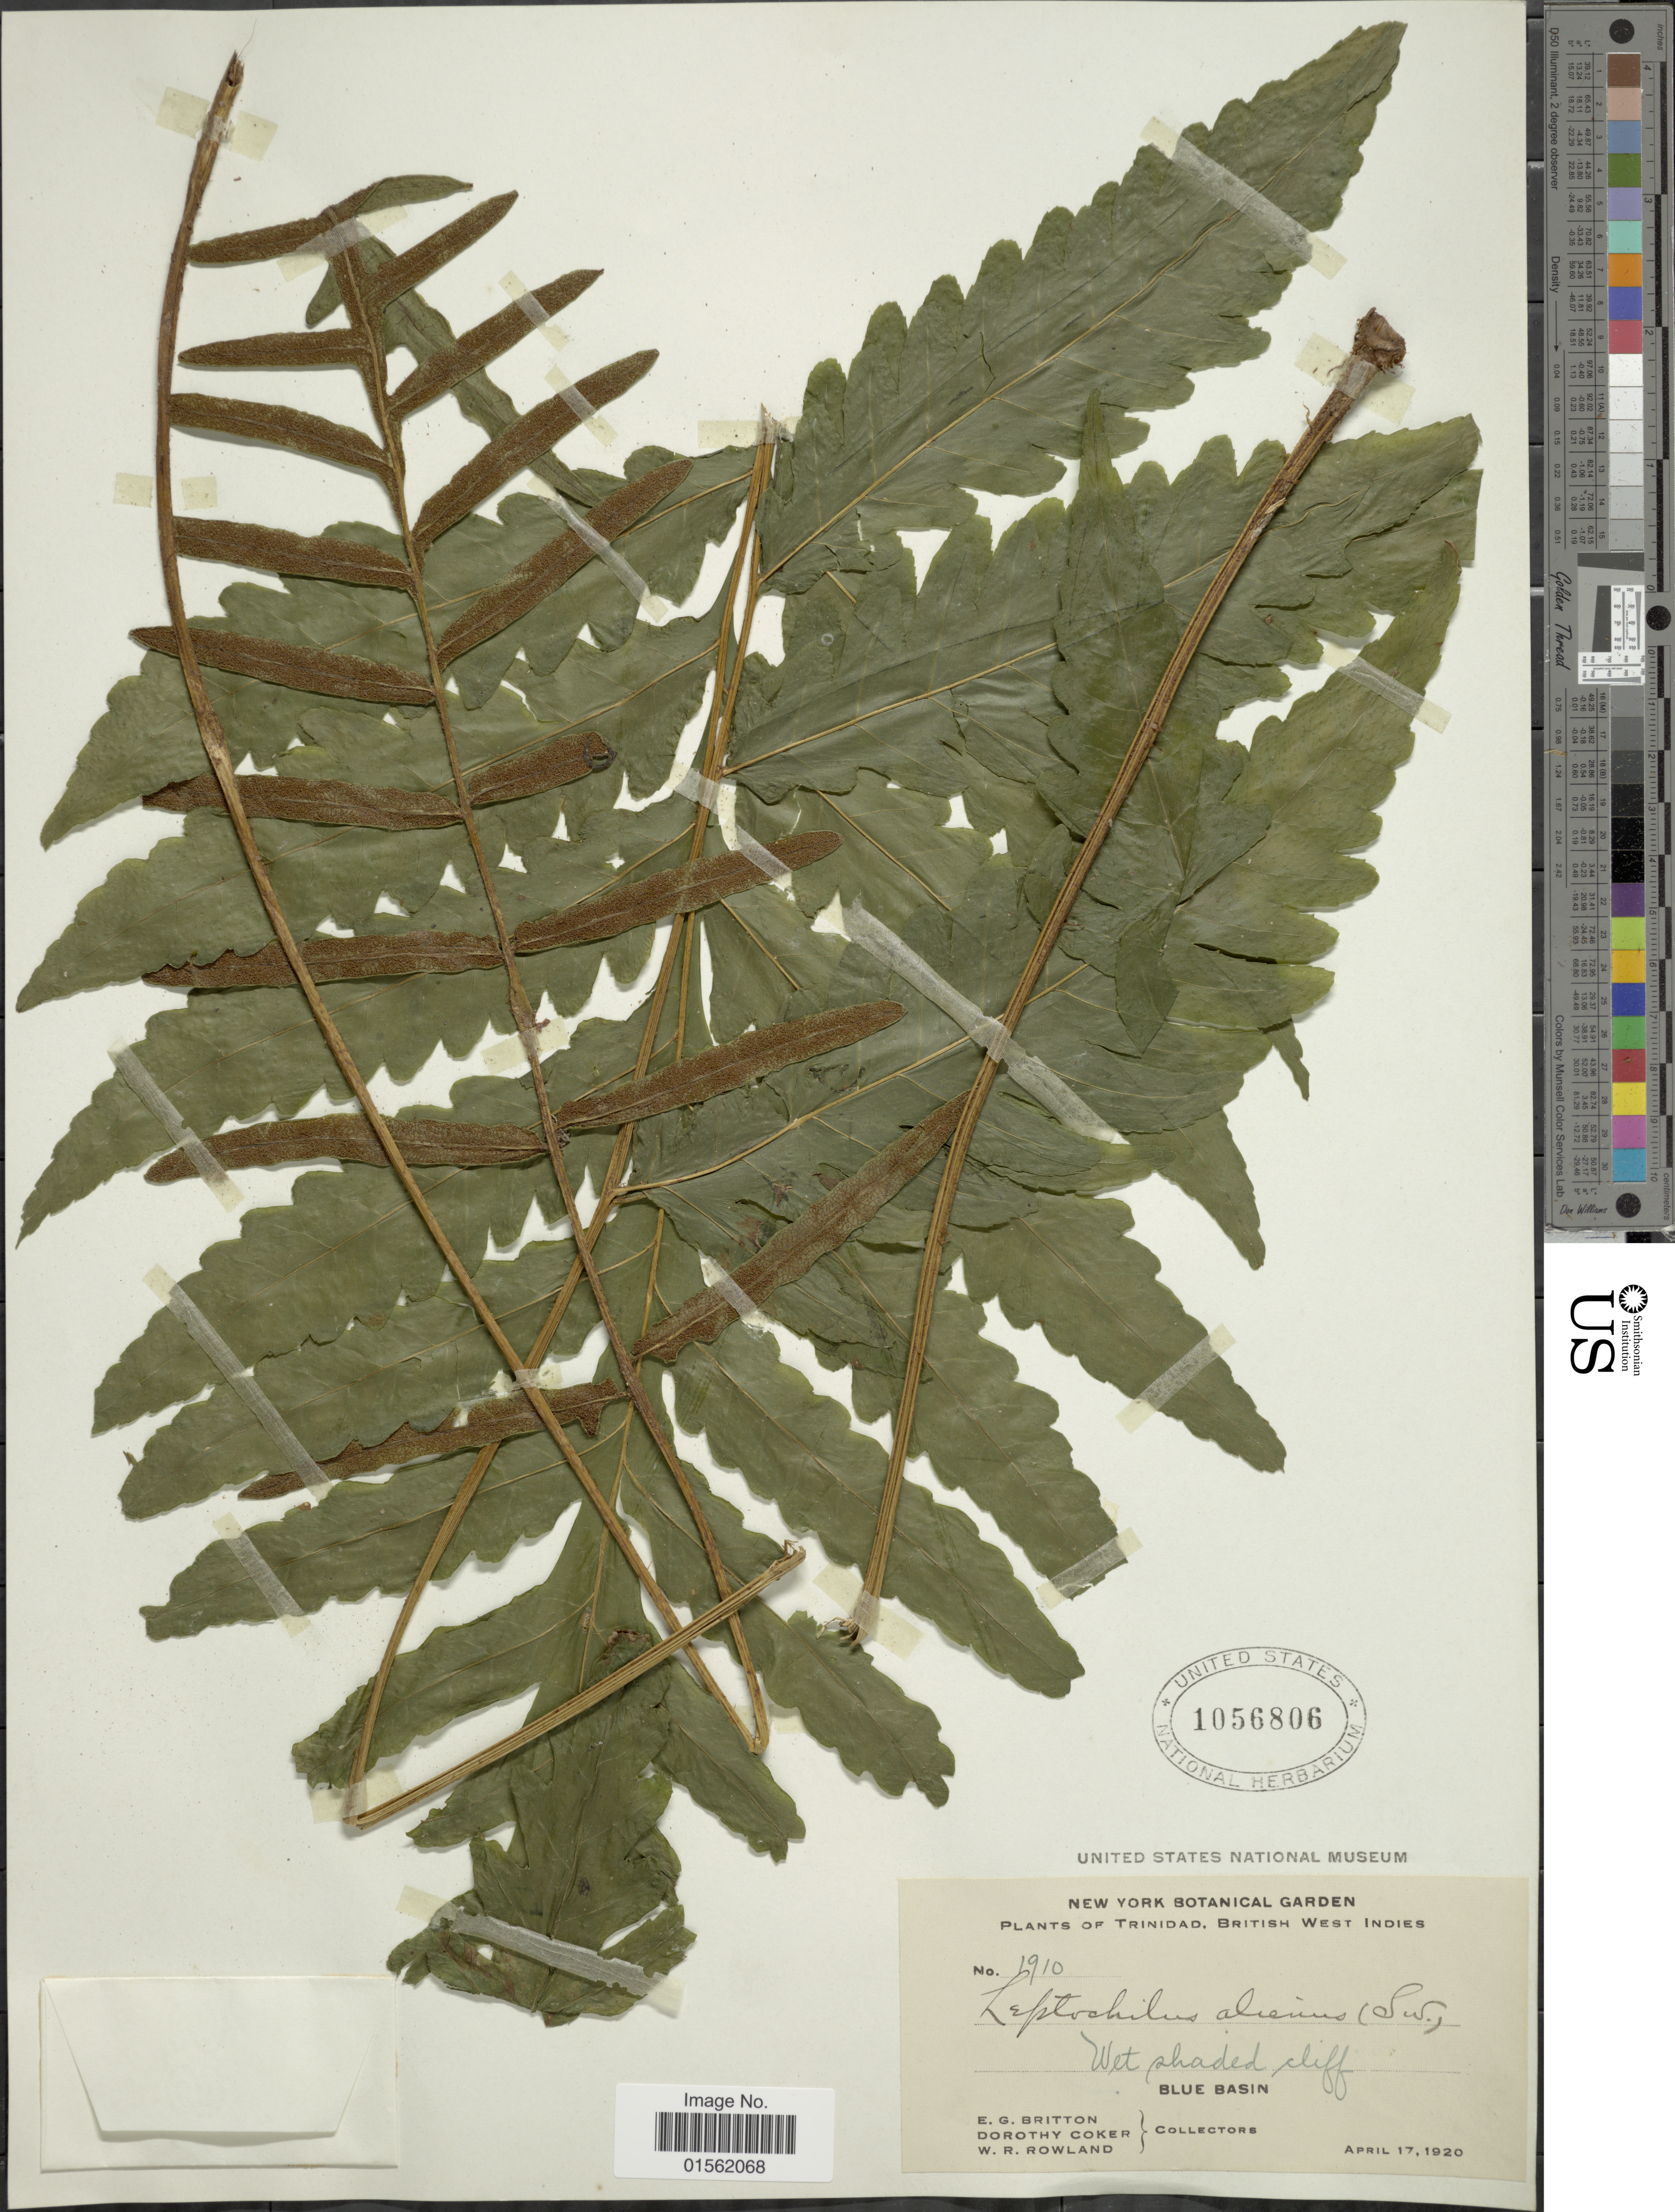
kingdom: Plantae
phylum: Tracheophyta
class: Polypodiopsida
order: Polypodiales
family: Dryopteridaceae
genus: Bolbitis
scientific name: Bolbitis portoricensis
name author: (Spreng.) Hennipman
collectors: E. G. Britton, D. Coker & W. Rowland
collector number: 1910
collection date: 1920-04-17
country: Trinidad and Tobago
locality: Trinidad, British West Indies. Wet shaded cliff. Blue Basin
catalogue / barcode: US 1056806